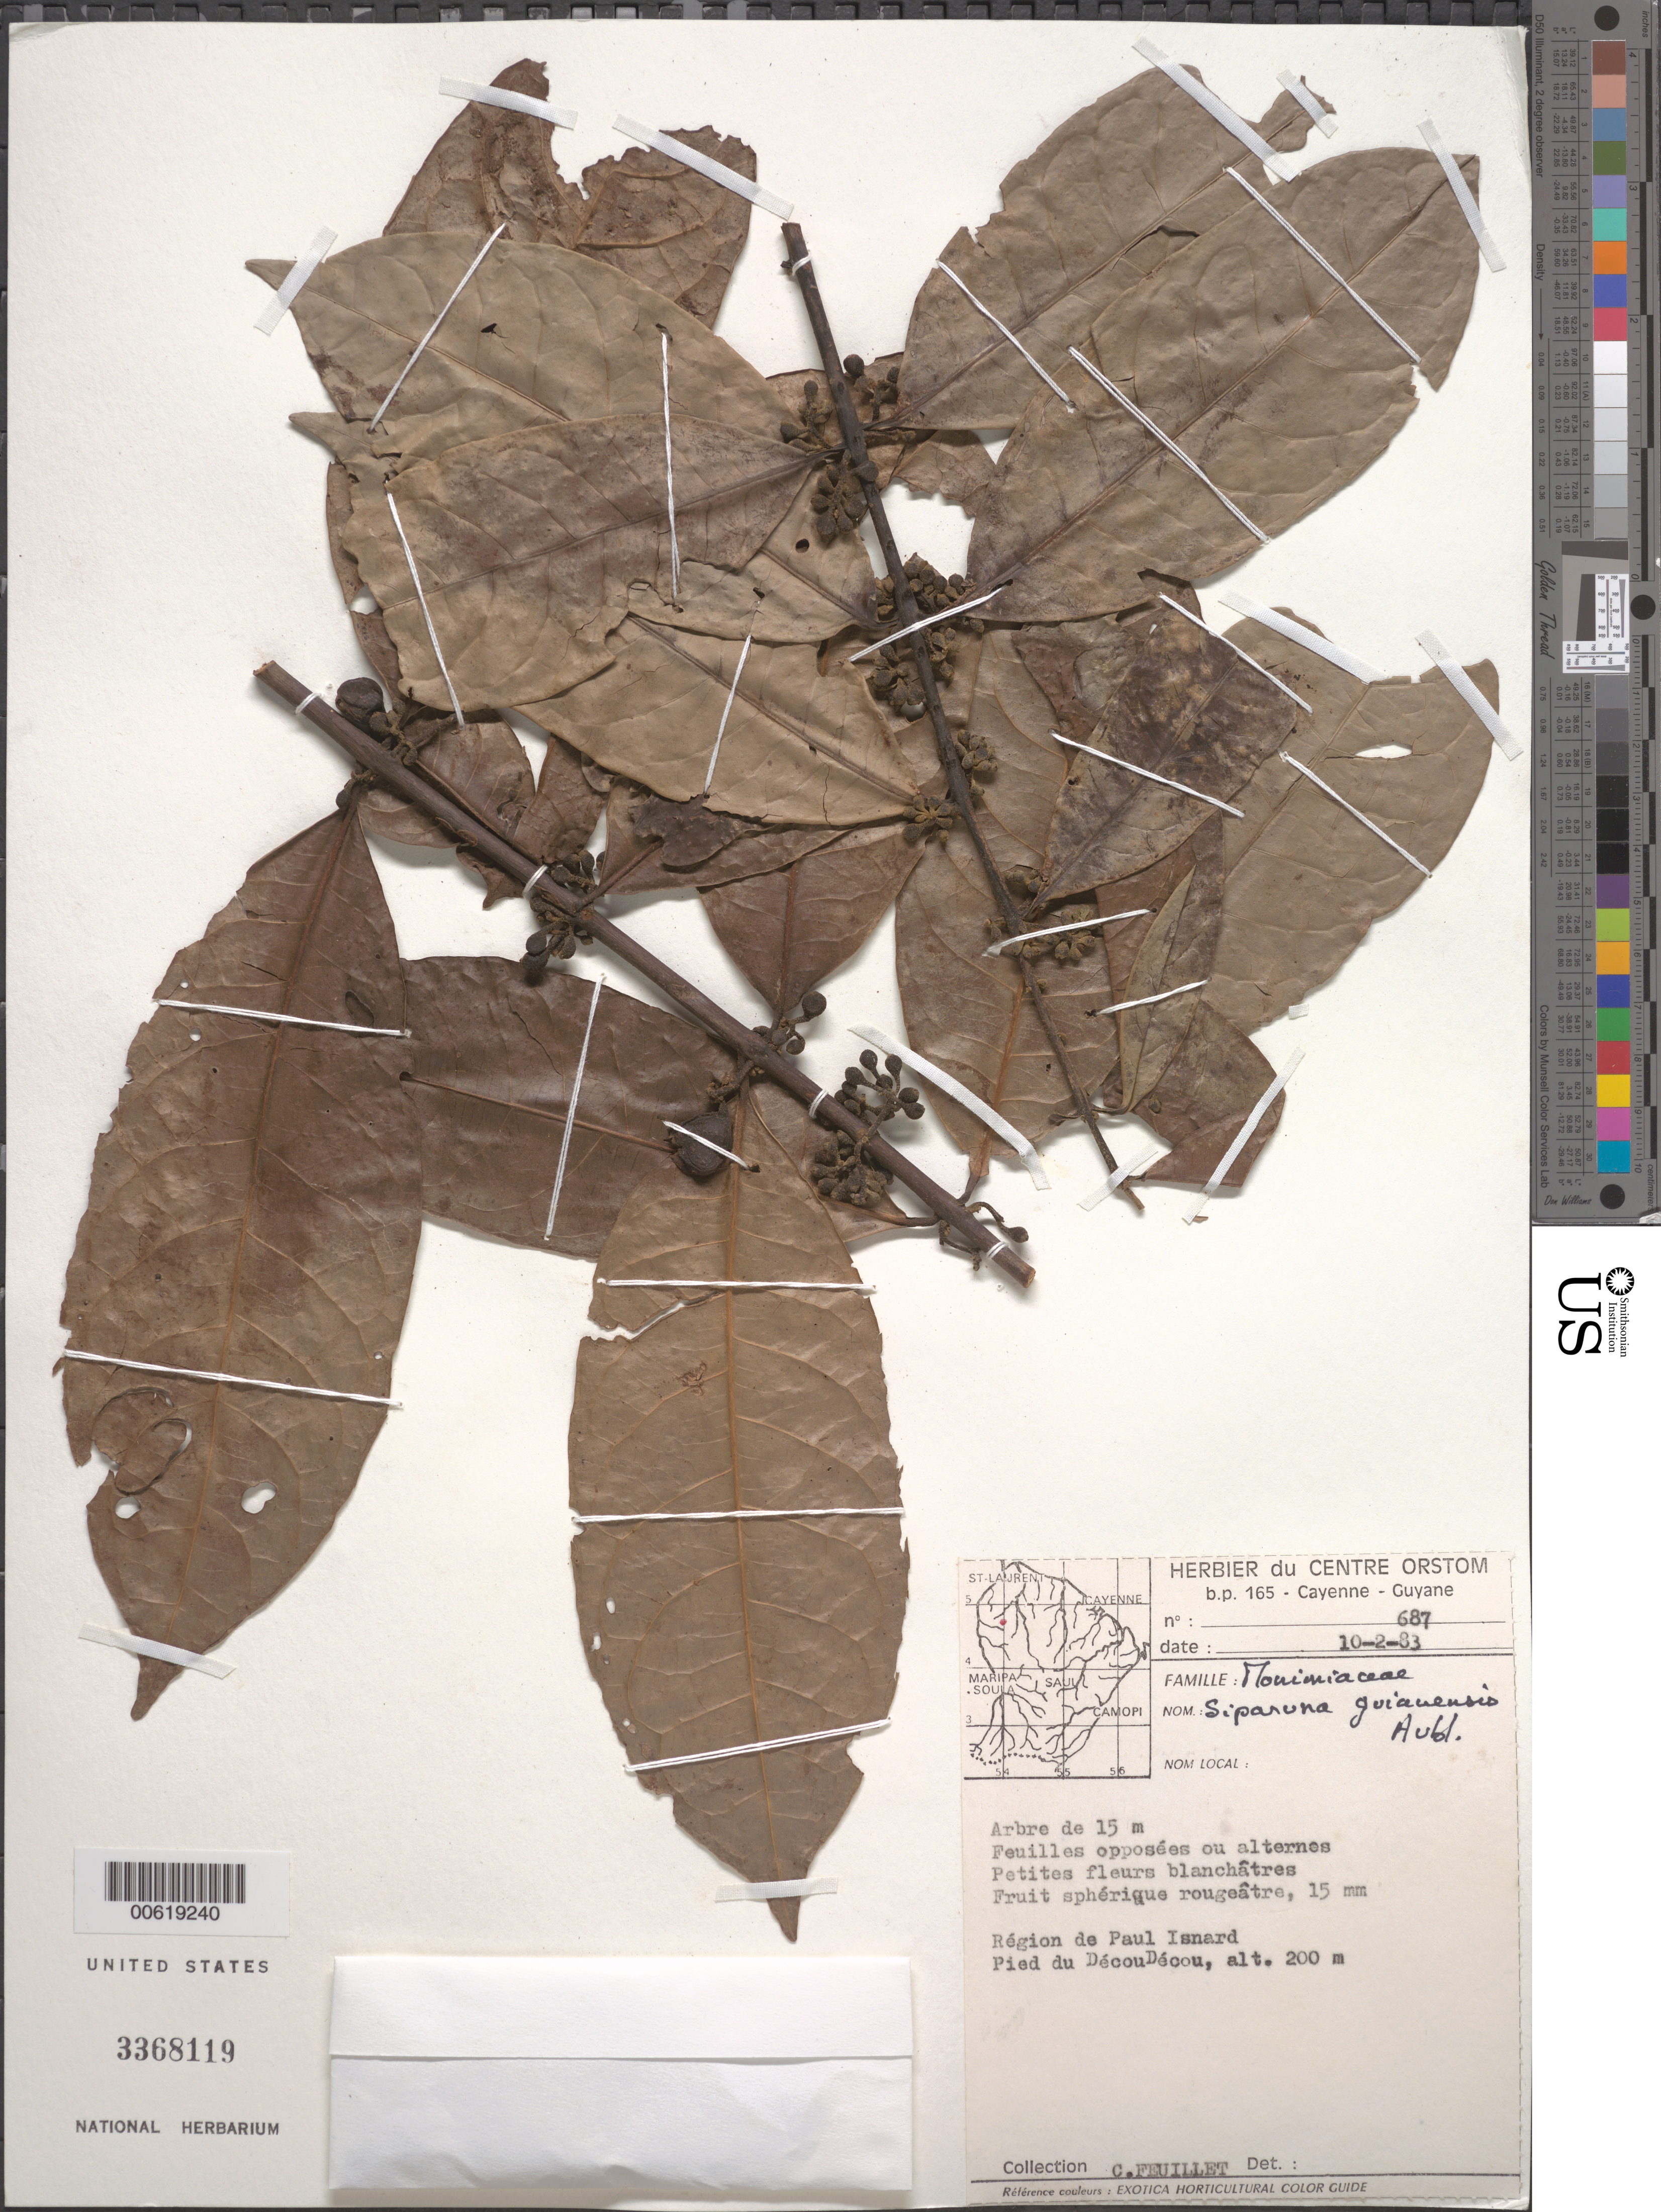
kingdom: Plantae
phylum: Tracheophyta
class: Magnoliopsida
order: Laurales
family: Siparunaceae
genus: Siparuna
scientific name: Siparuna guianensis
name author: Aubl.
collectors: C. Feuillet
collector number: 687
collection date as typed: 10-Feb-83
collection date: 1983-02-10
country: French Guiana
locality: Région de Paul Isnard, pied du Décou Décou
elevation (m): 200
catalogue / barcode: US 3368119